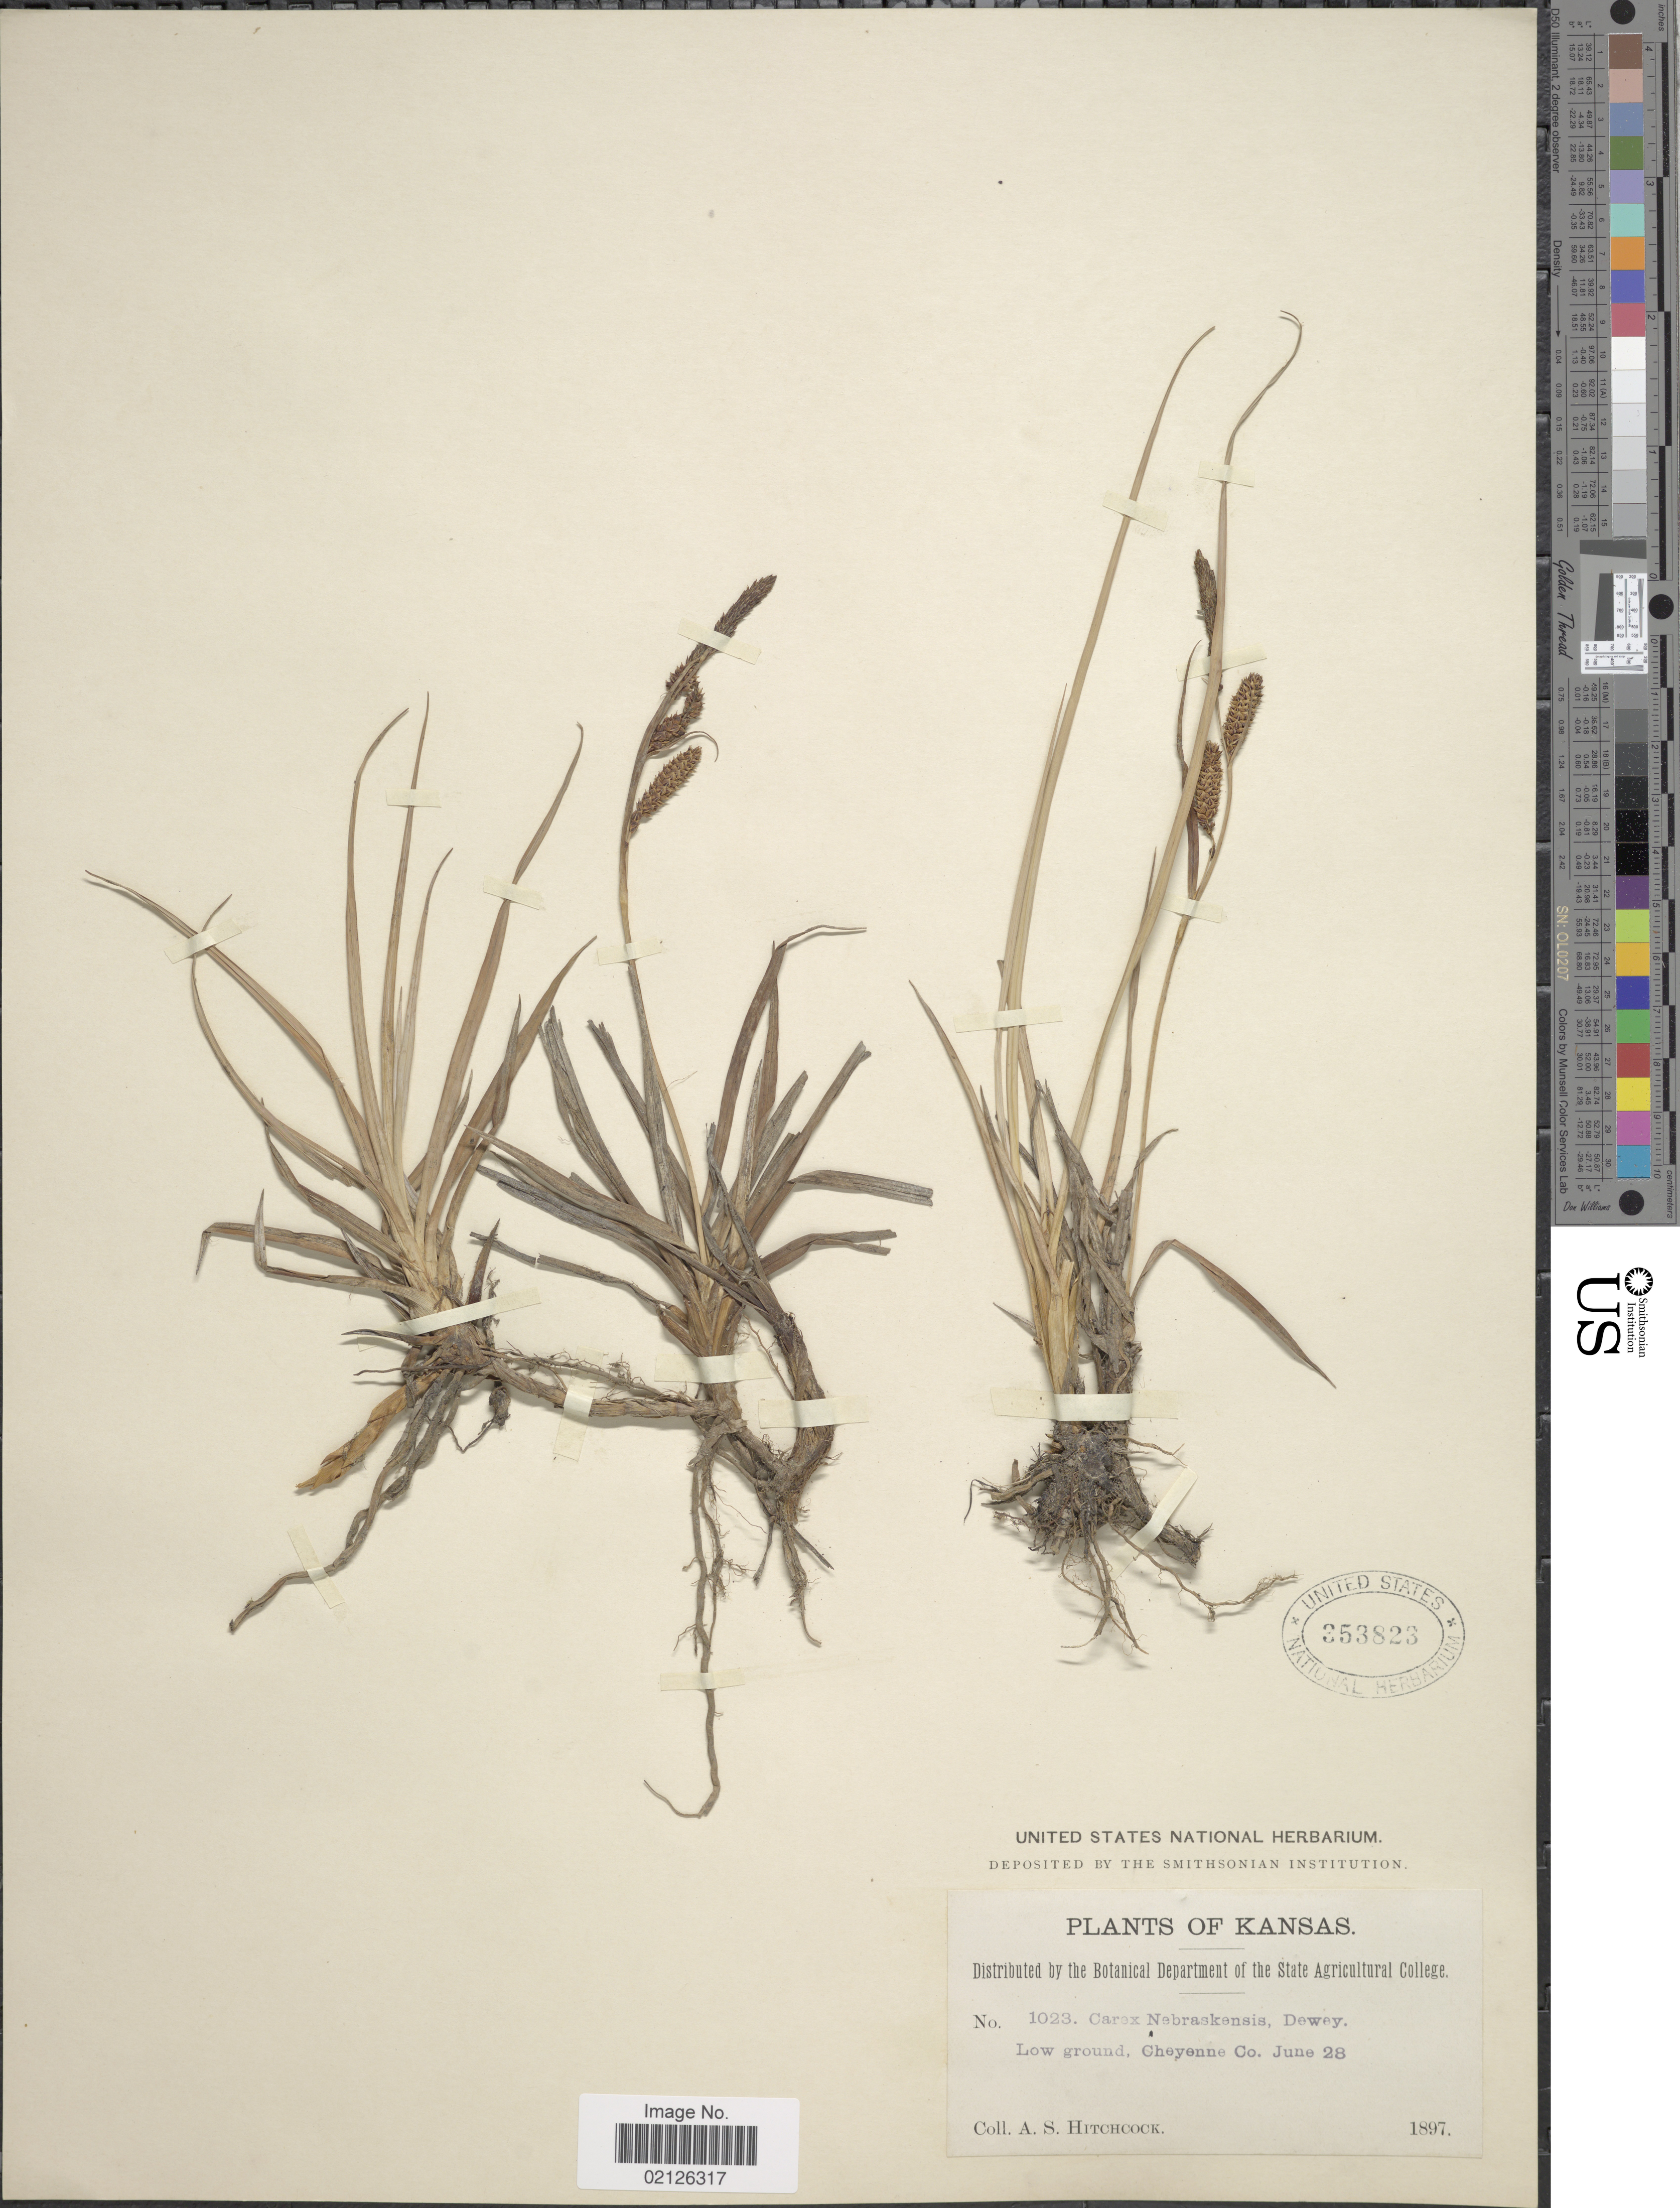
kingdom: Plantae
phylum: Tracheophyta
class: Liliopsida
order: Poales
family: Cyperaceae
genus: Carex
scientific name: Carex nebrascensis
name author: Dewey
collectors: A. S. Hitchcock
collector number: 1023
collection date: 1897-06-28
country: United States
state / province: Kansas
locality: Low ground, Cheyenne Co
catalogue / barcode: US 353823